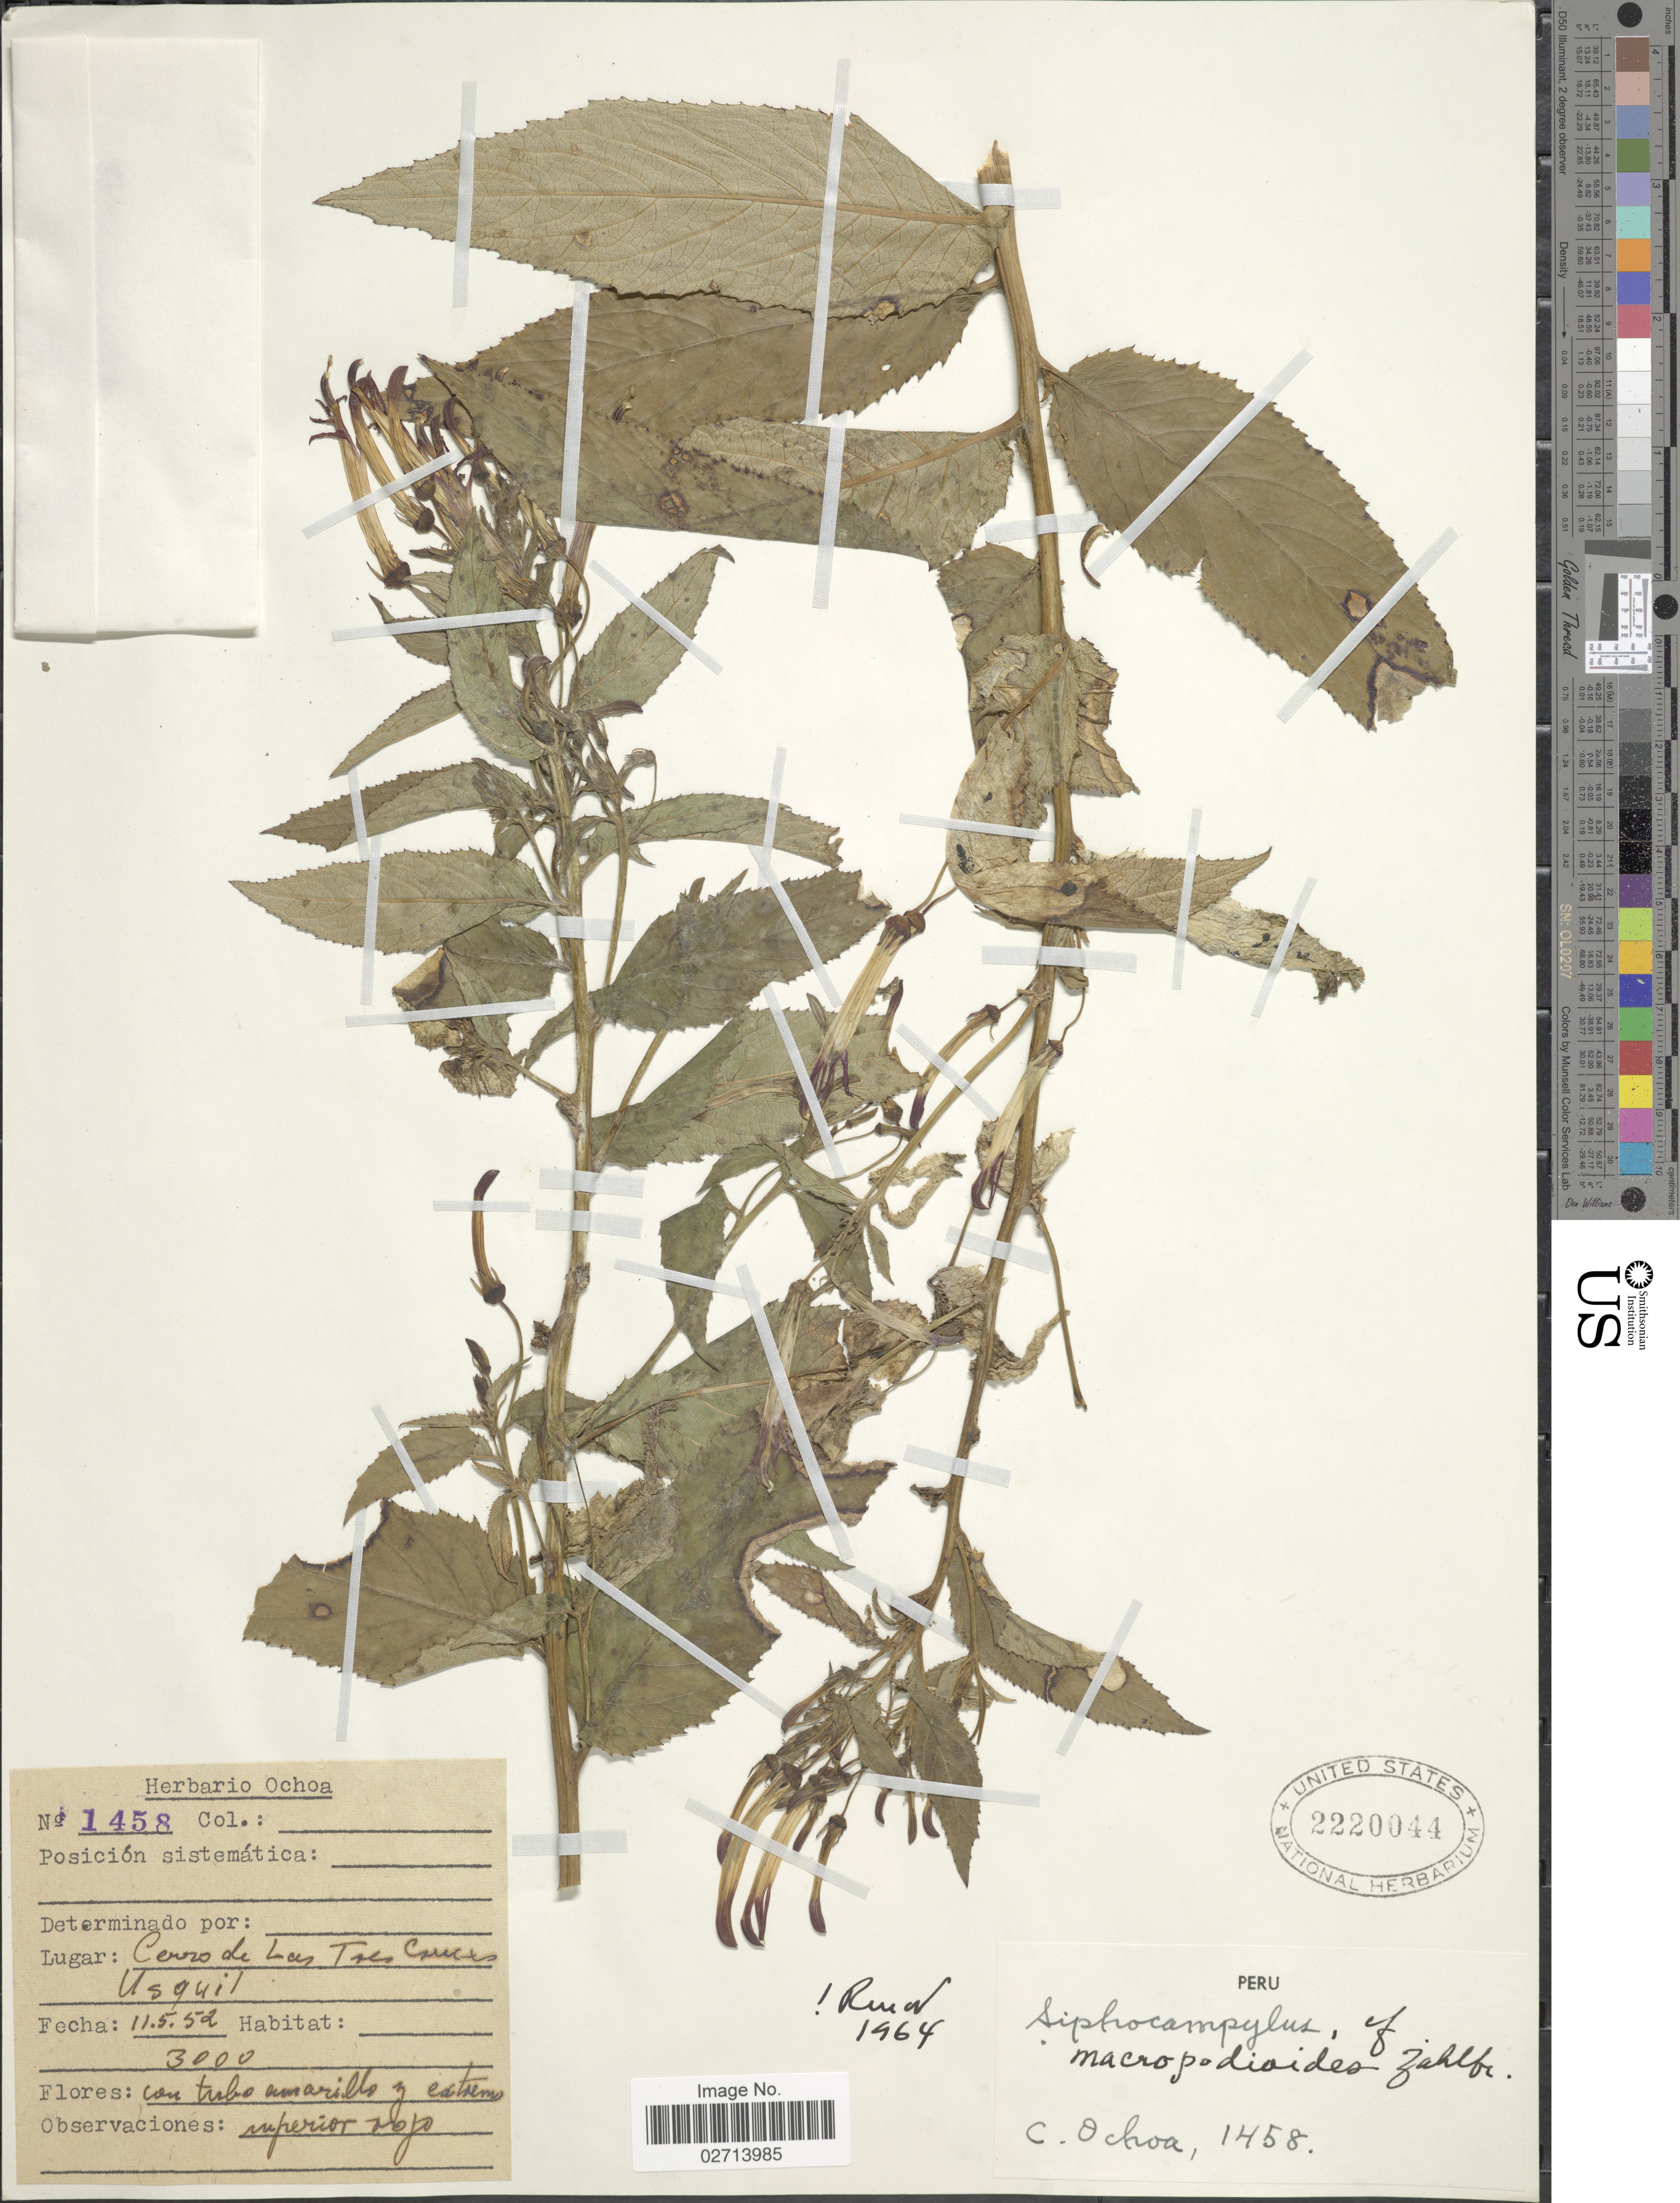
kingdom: Plantae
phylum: Tracheophyta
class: Magnoliopsida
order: Asterales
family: Campanulaceae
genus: Siphocampylus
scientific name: Siphocampylus macropodoides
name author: Zahlbr.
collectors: C. Ochoa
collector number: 1458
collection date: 1952-05-11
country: Peru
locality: Cerro de Las Tres Cruces, Usquil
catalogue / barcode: US 2220044